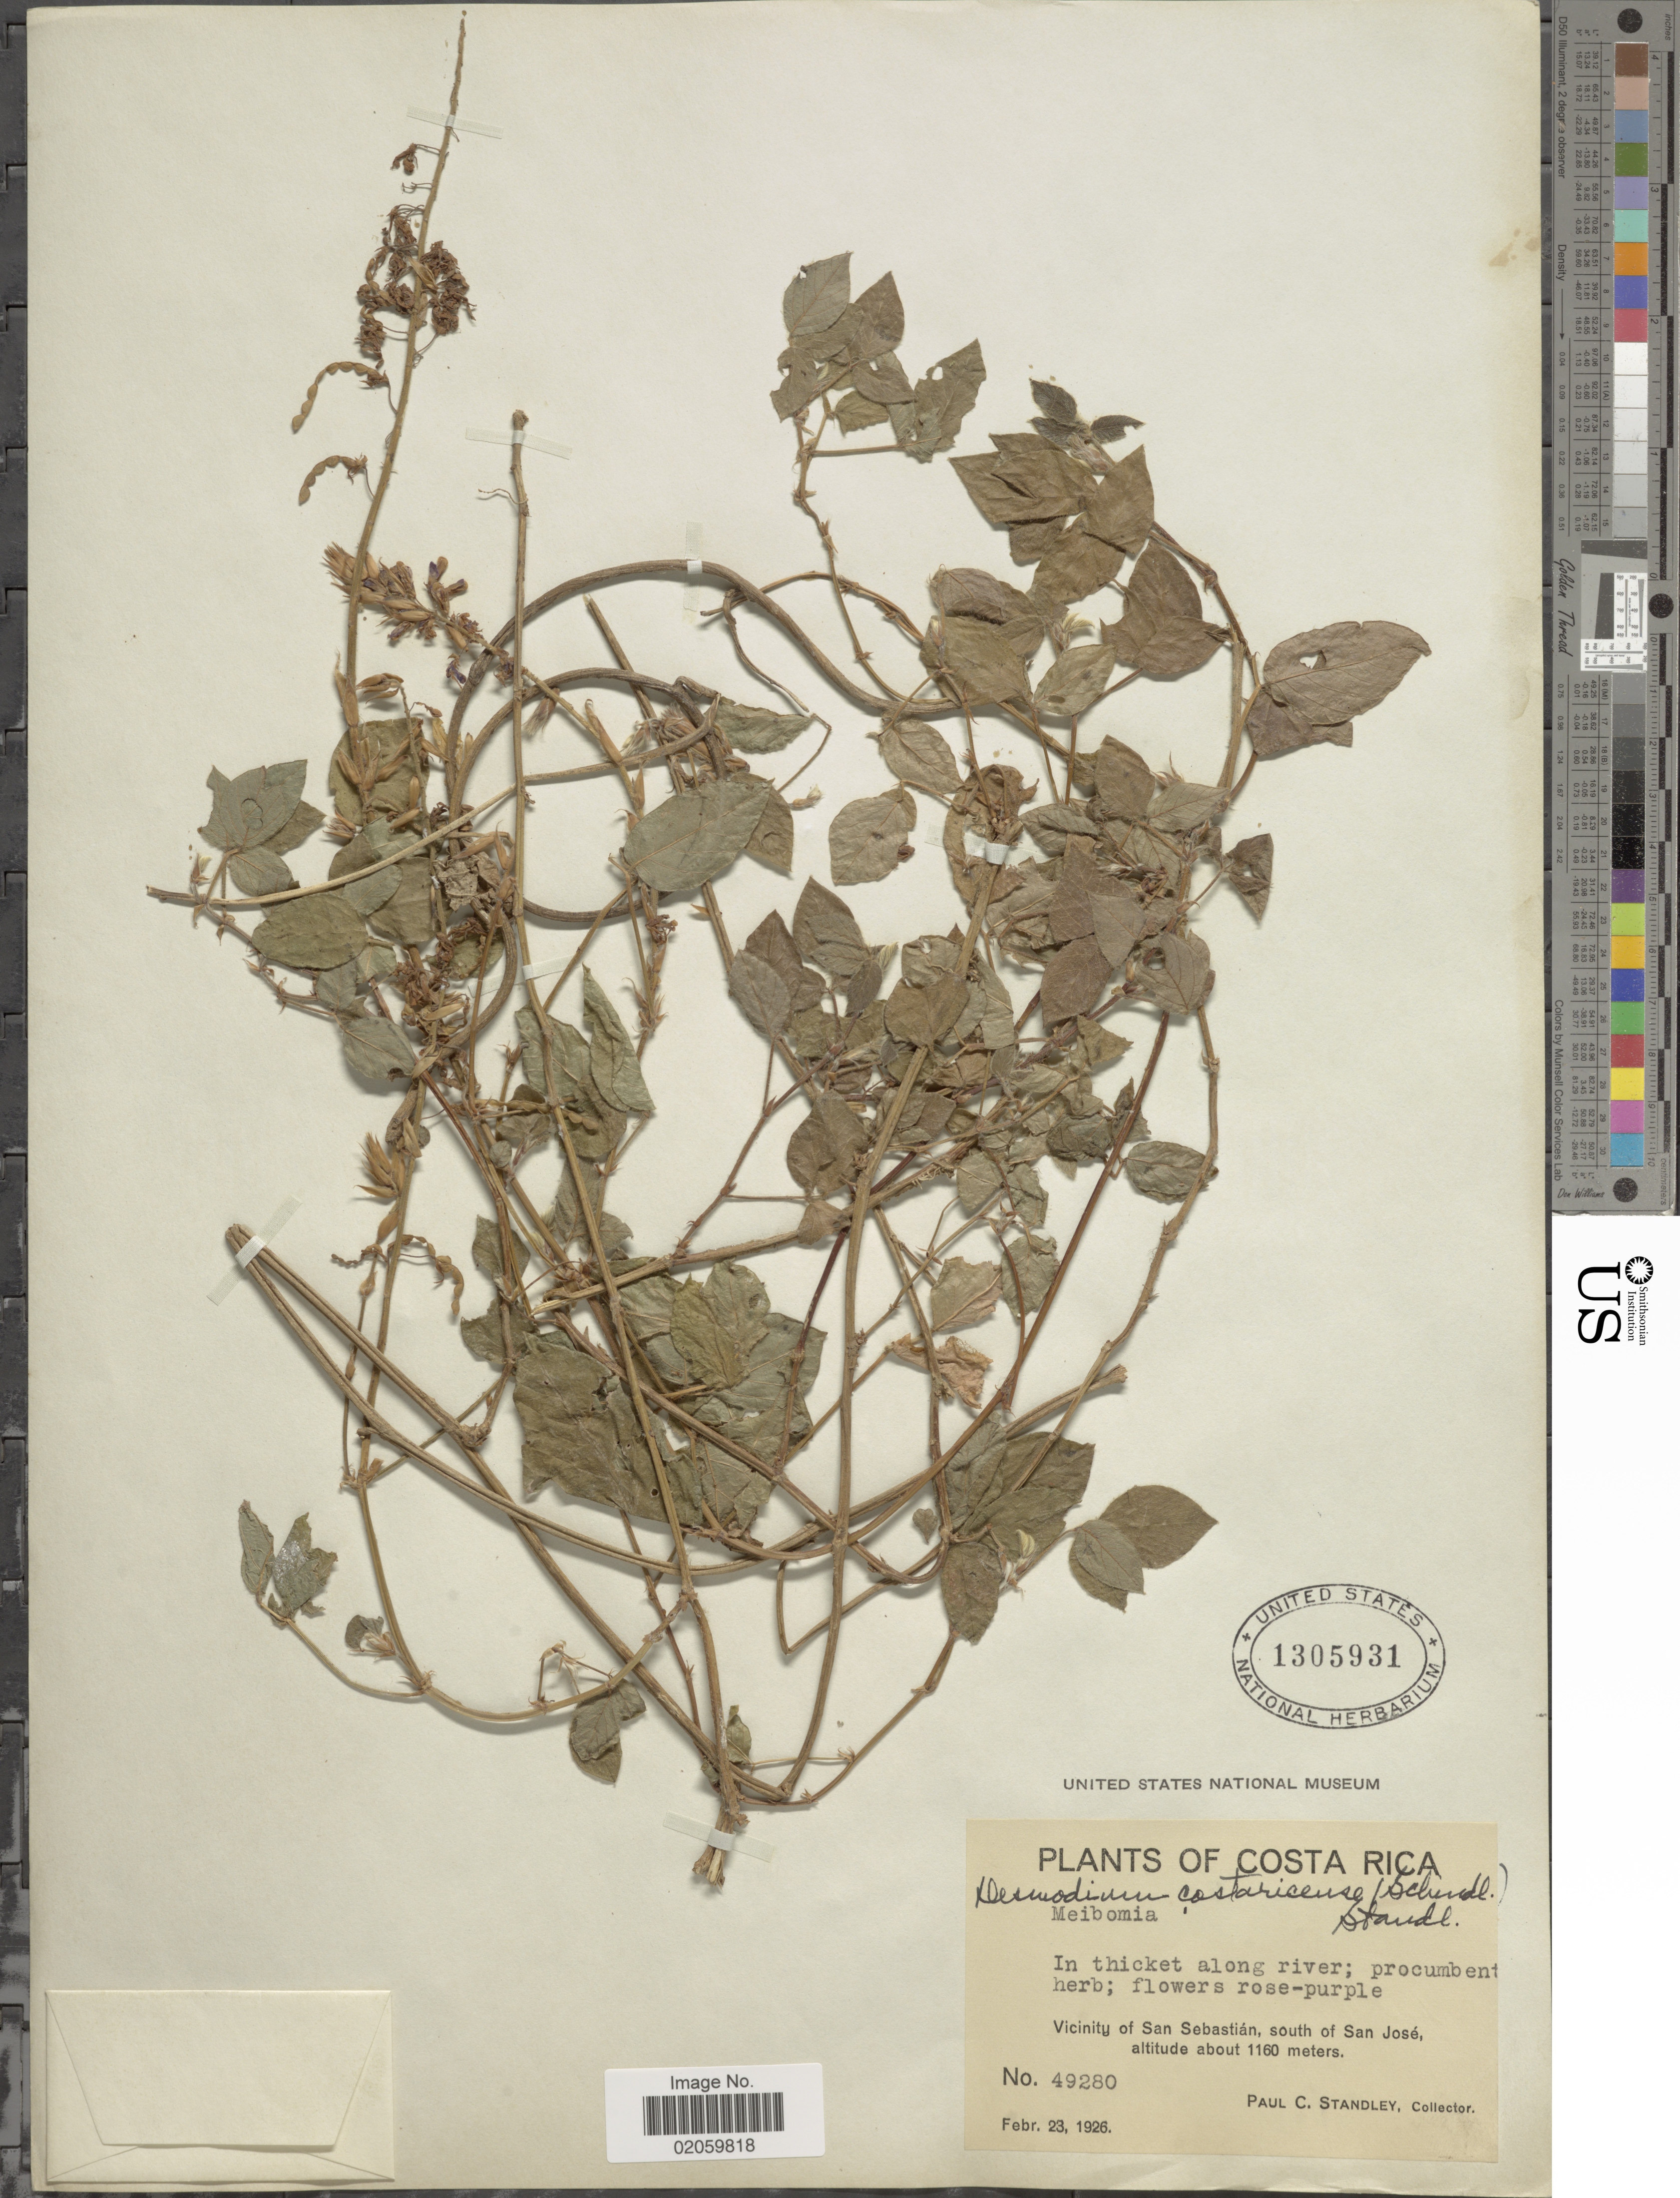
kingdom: Plantae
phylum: Tracheophyta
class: Magnoliopsida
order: Fabales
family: Fabaceae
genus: Desmodium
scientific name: Desmodium maxonii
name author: (Standl.) Standl.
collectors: P. C. Standley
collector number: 49280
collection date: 1926-02-23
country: Costa Rica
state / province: San José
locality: Vicinity of San Sebastian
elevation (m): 1160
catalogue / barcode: US 1305931